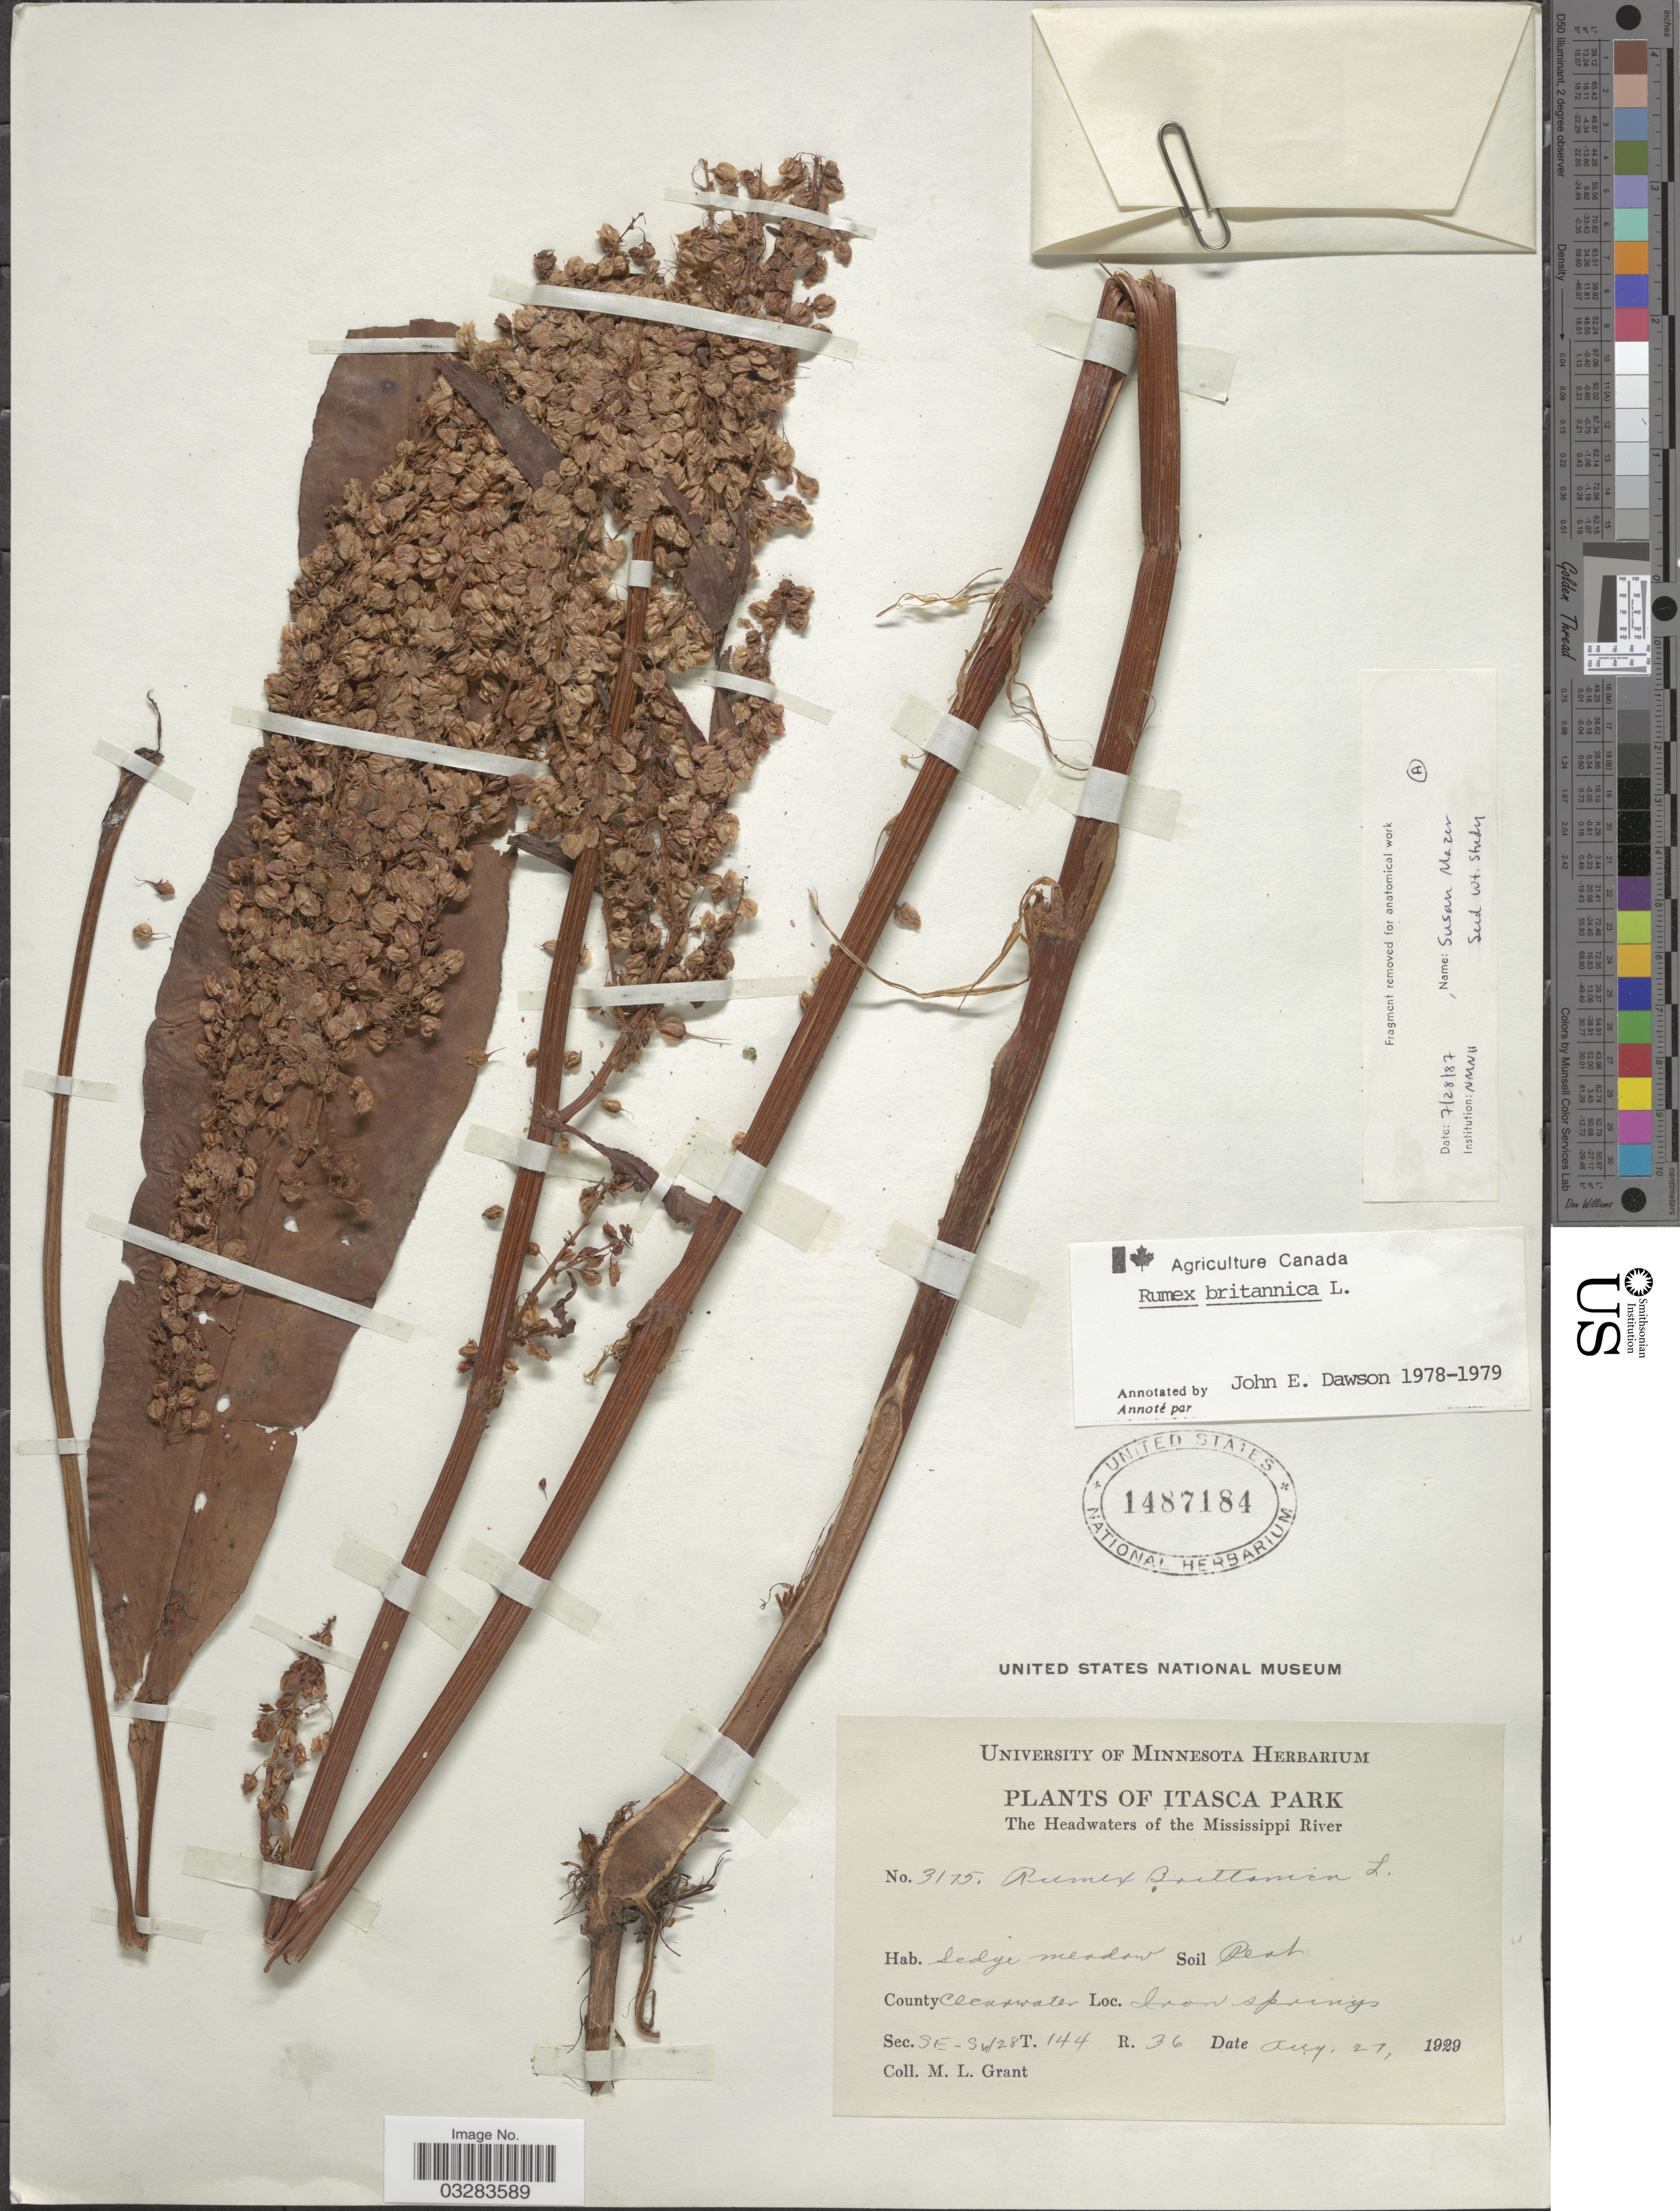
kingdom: Plantae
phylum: Tracheophyta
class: Magnoliopsida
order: Caryophyllales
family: Polygonaceae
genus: Rumex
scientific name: Rumex britannica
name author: L.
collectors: M. L. Grant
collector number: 3175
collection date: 1929-08-27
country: United States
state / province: Minnesota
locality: Itasca Park. The Headwaters of the Mississippi River. County Clearwater. Iron Springs. Sec. SE-SW28 T.144 R. 36.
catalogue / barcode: US 1487184